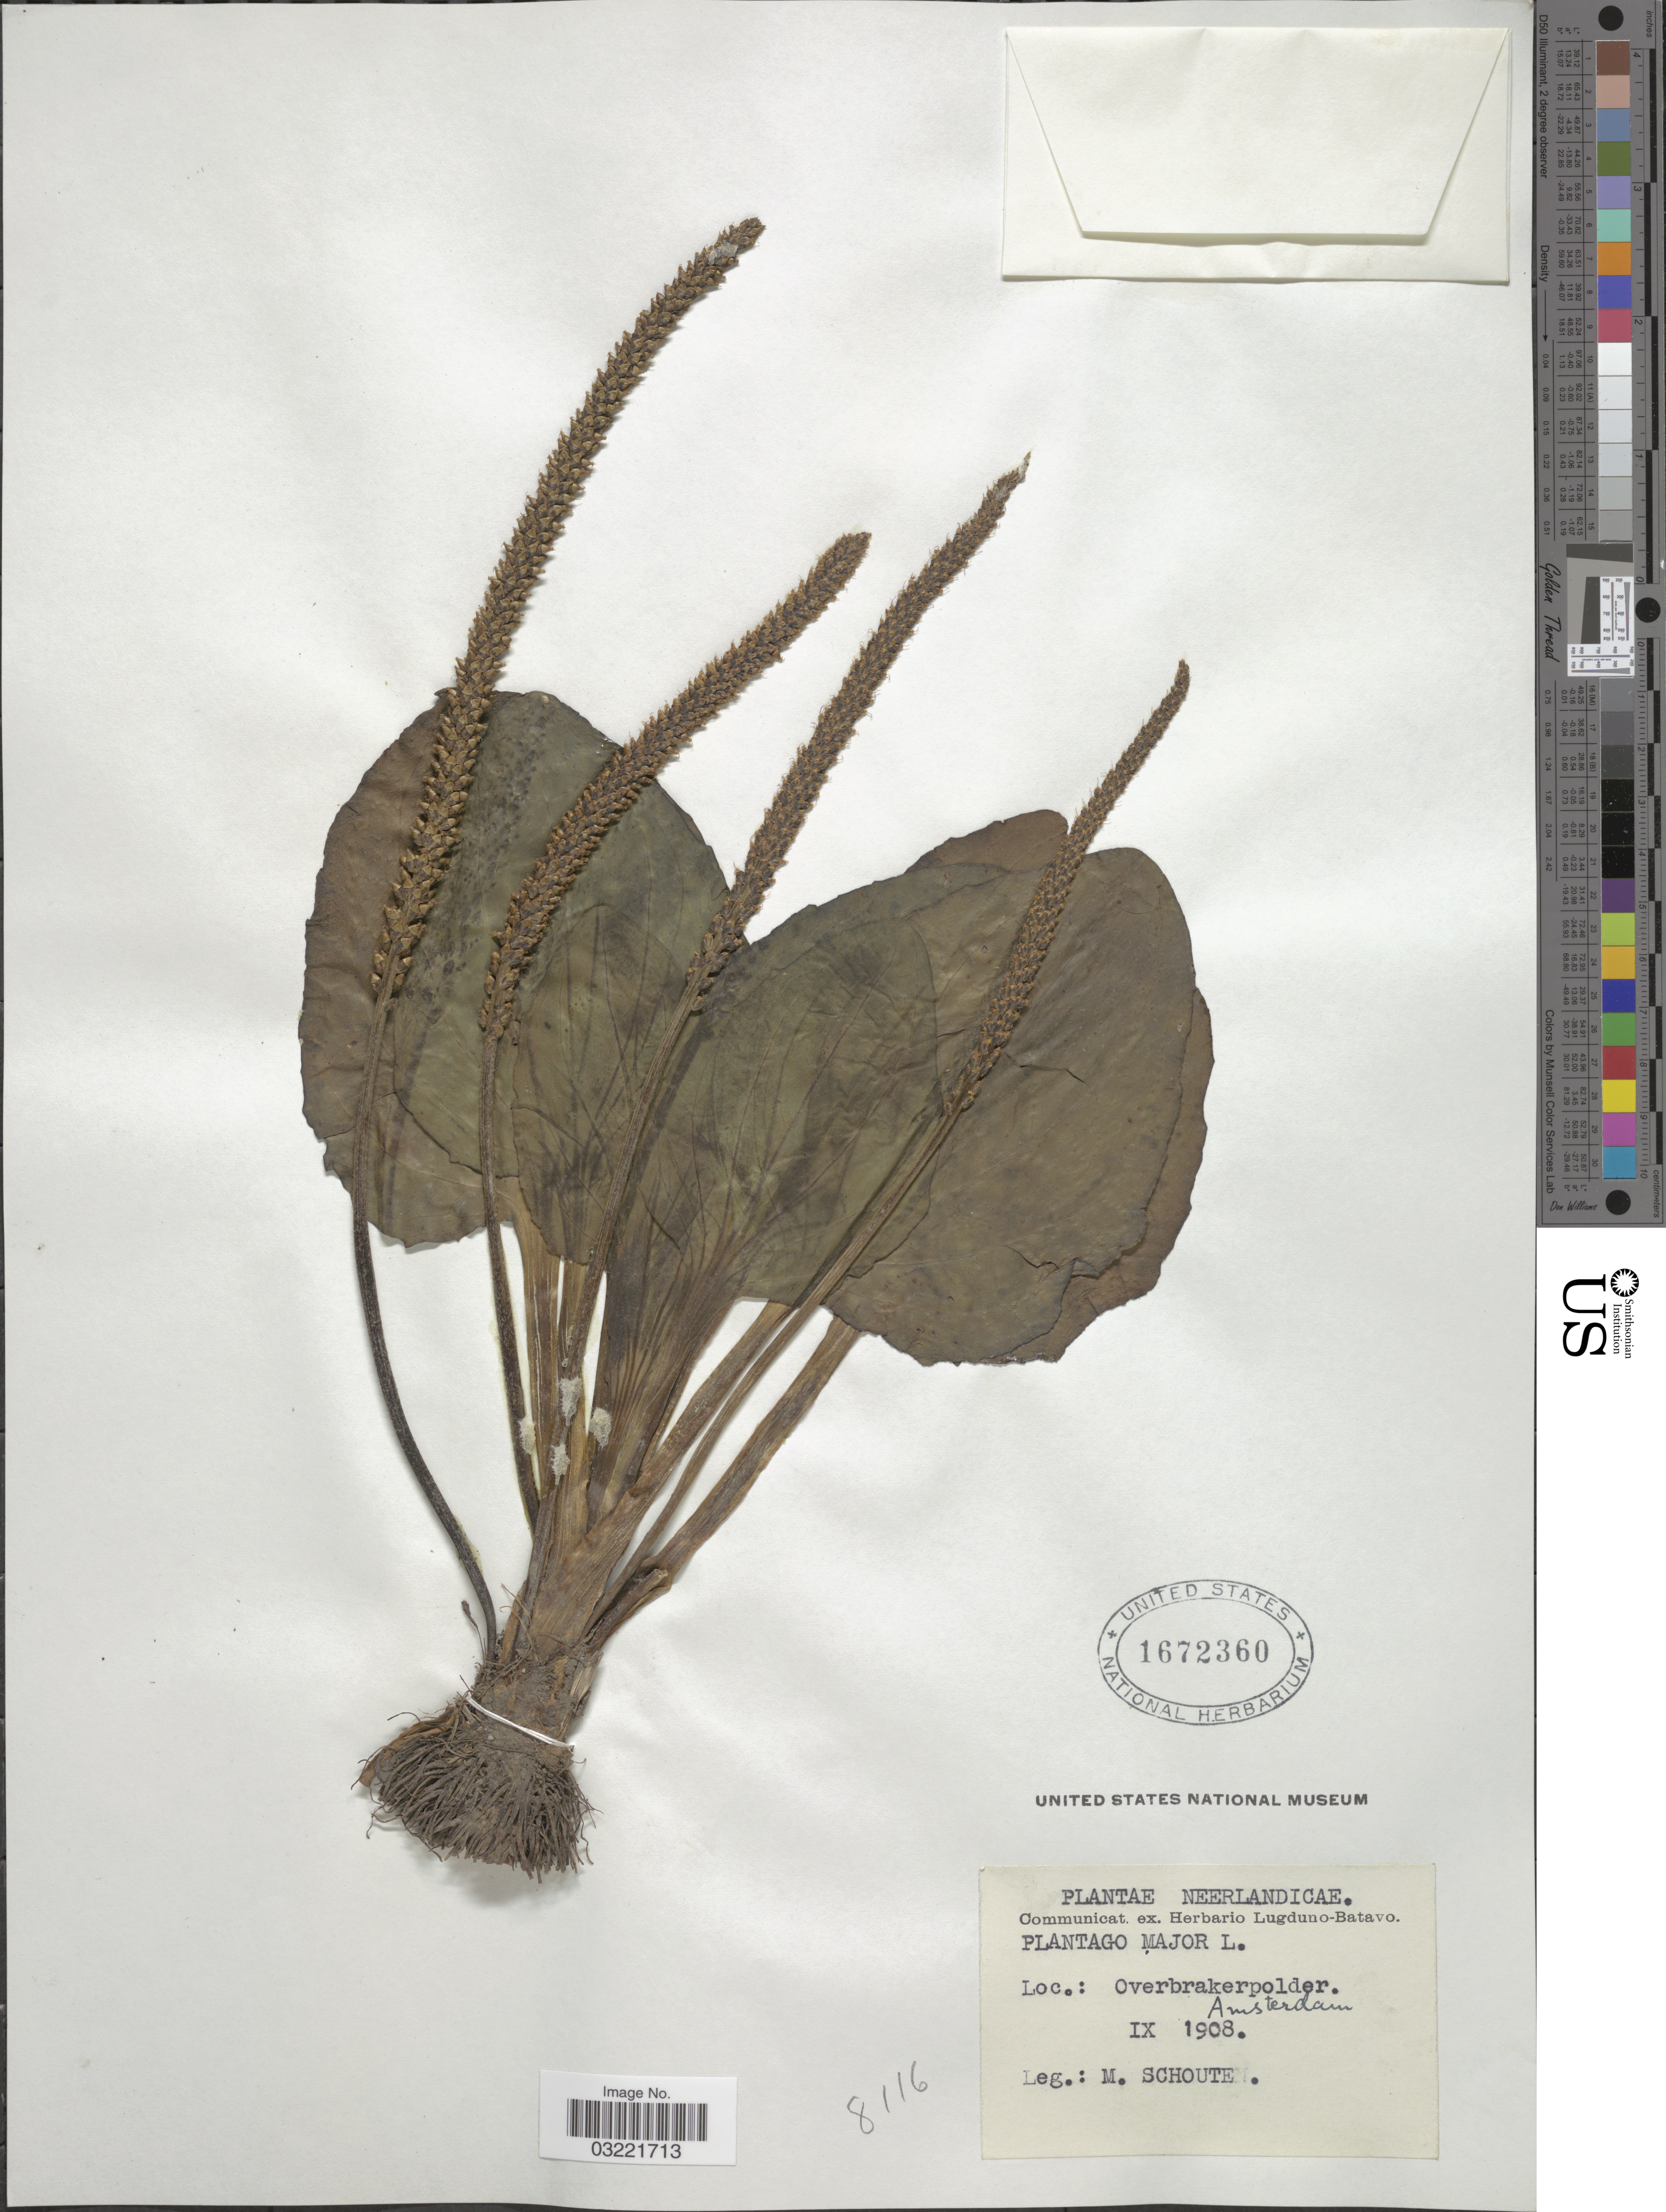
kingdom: Plantae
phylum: Tracheophyta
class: Magnoliopsida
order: Lamiales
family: Plantaginaceae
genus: Plantago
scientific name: Plantago major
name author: L.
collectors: M. Schoute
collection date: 1908-09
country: Netherlands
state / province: Noord Holland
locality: Neerlandicae. Overbrakerpolder. Amsterdam.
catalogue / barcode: US 1672360